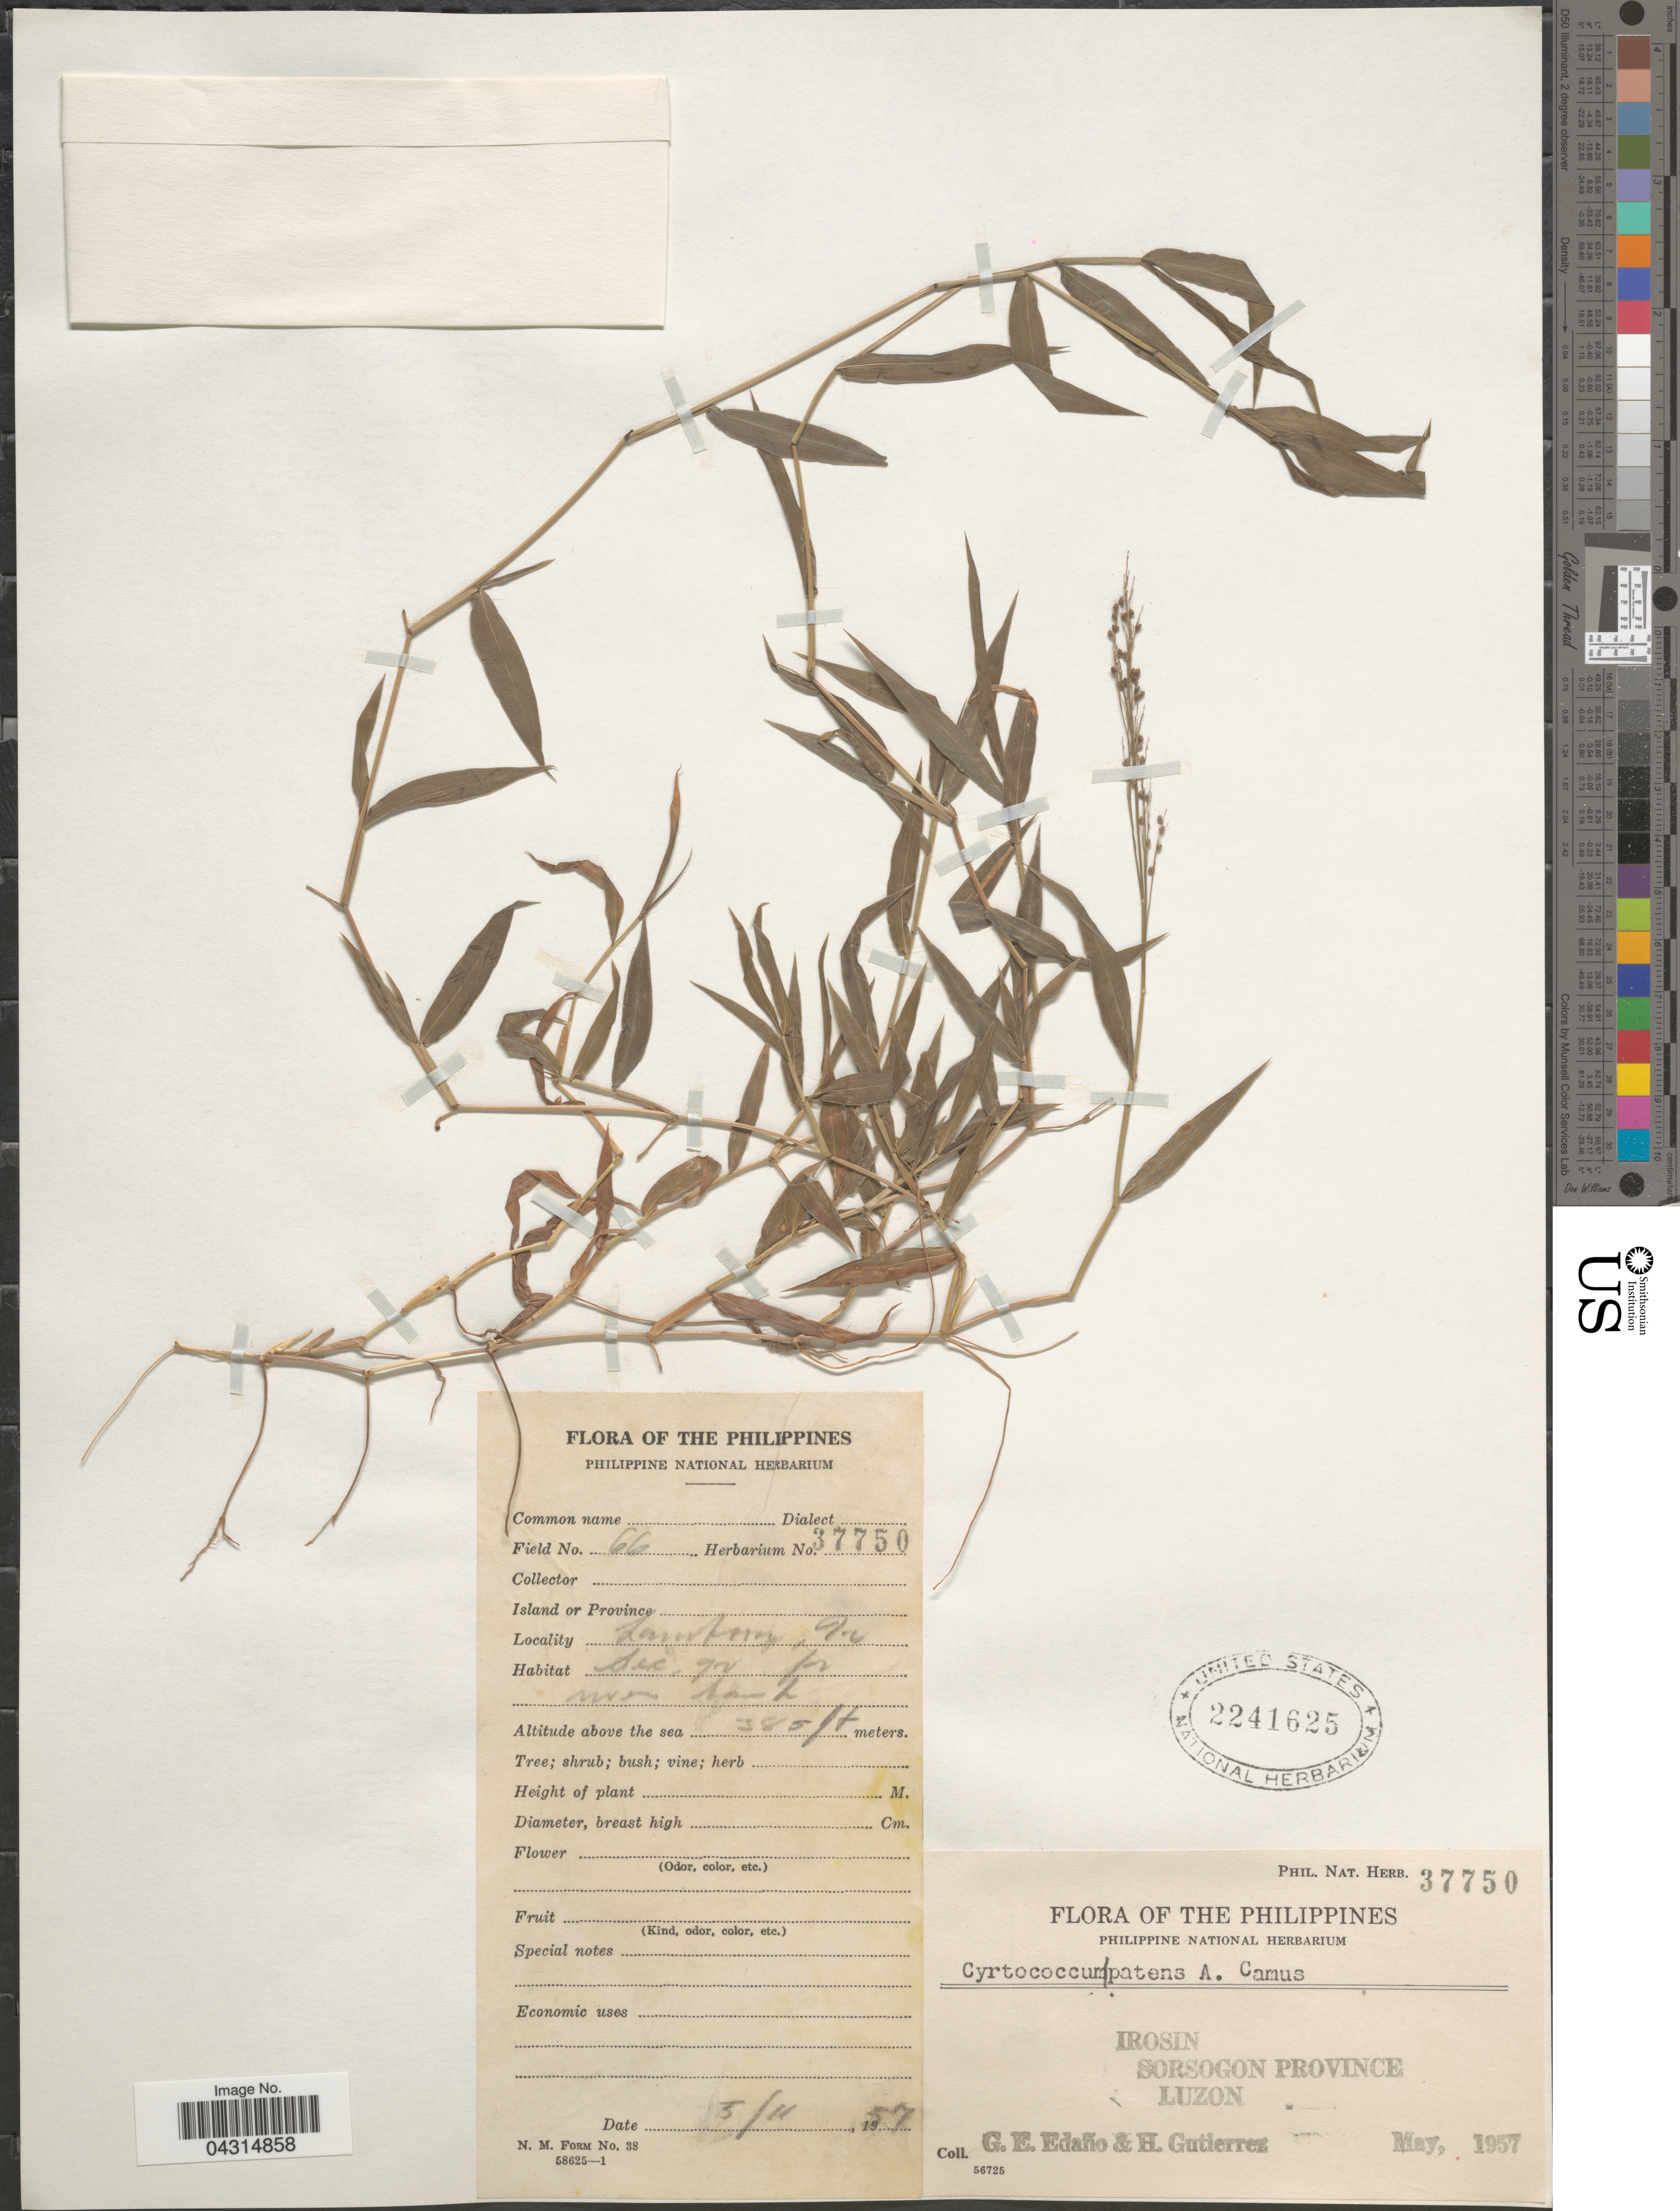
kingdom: Plantae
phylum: Tracheophyta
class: Liliopsida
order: Poales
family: Poaceae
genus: Cyrtococcum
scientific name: Cyrtococcum patens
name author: (L.) A. Camus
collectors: G. E. Edaño & H. Gutierrez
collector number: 66/Phil. Nat. Herb. 37750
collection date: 1957-05-11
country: Philippines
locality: Irosin. Sorsogon Province. Luzon.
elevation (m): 117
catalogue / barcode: US 2241625